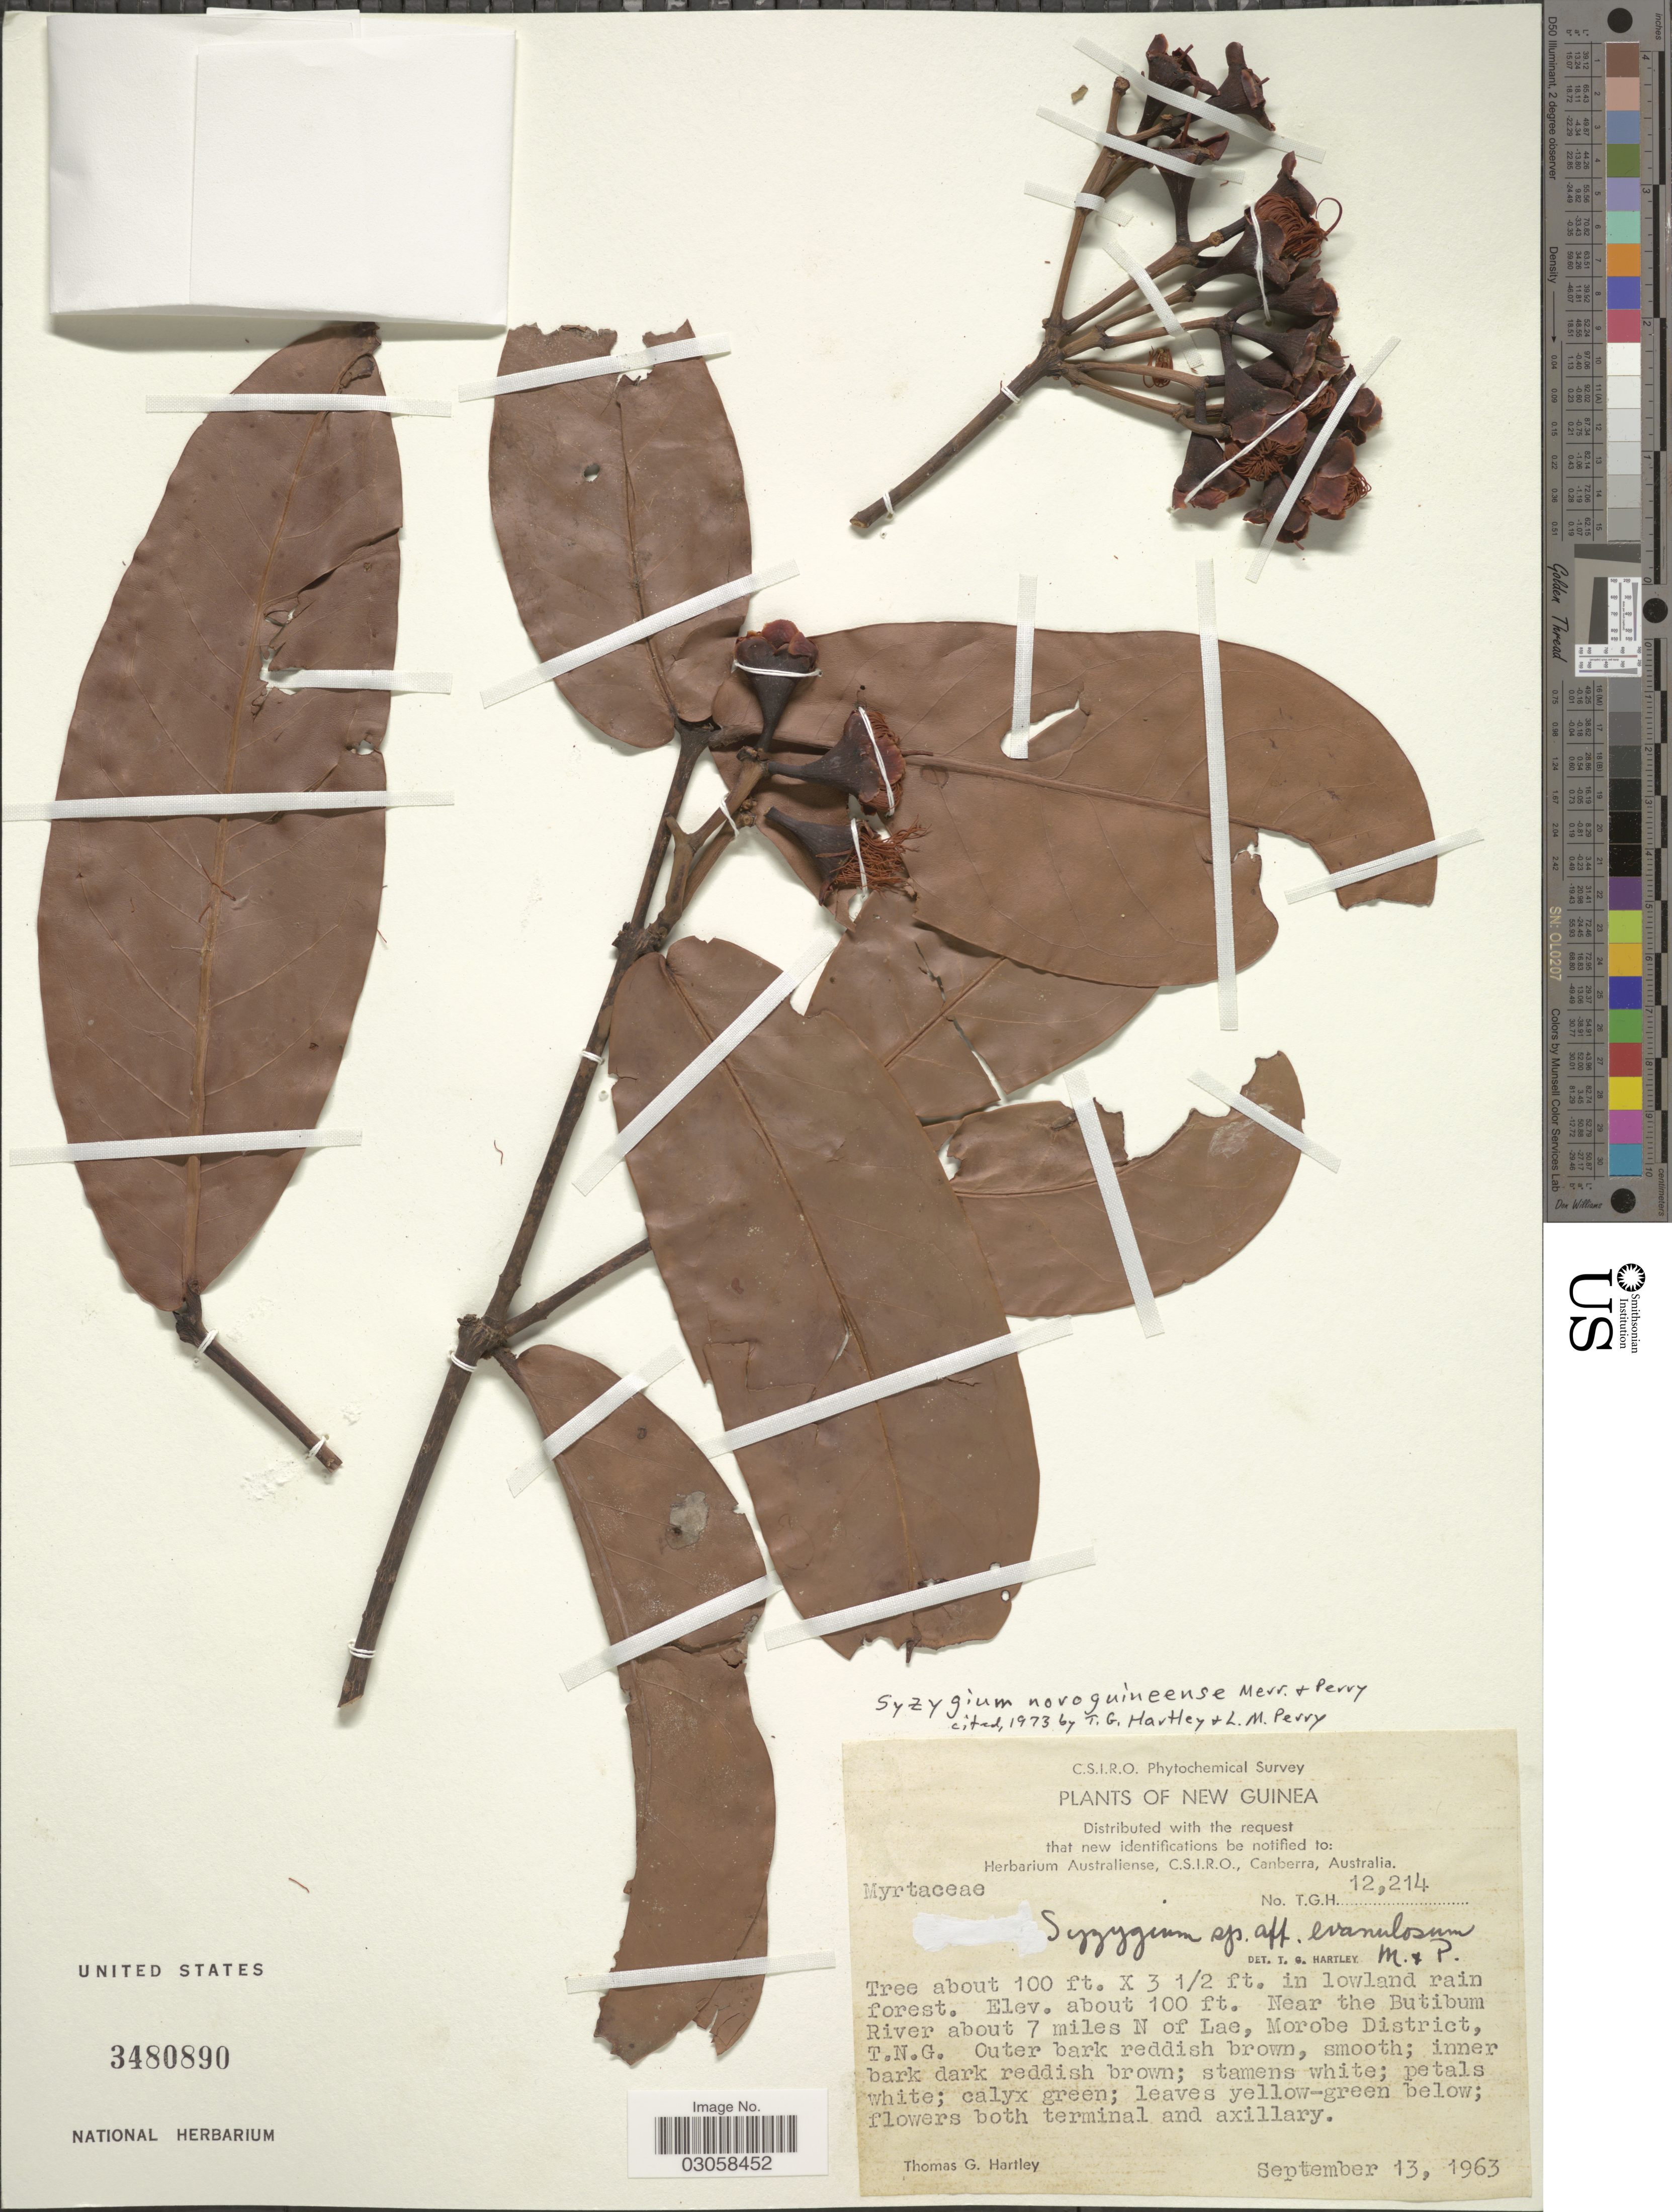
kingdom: Plantae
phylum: Tracheophyta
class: Magnoliopsida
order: Myrtales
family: Myrtaceae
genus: Syzygium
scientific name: Syzygium novoguineense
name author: Merr. & L.M. Perry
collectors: T. G. Hartley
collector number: T.G.H. 12,214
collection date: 1963-09-13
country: Papua New Guinea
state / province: Morobe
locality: New Guinea. Near the Butbum River about 7 miles N of Lae, Morobe District, T.N.G.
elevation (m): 30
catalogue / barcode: US 3480890